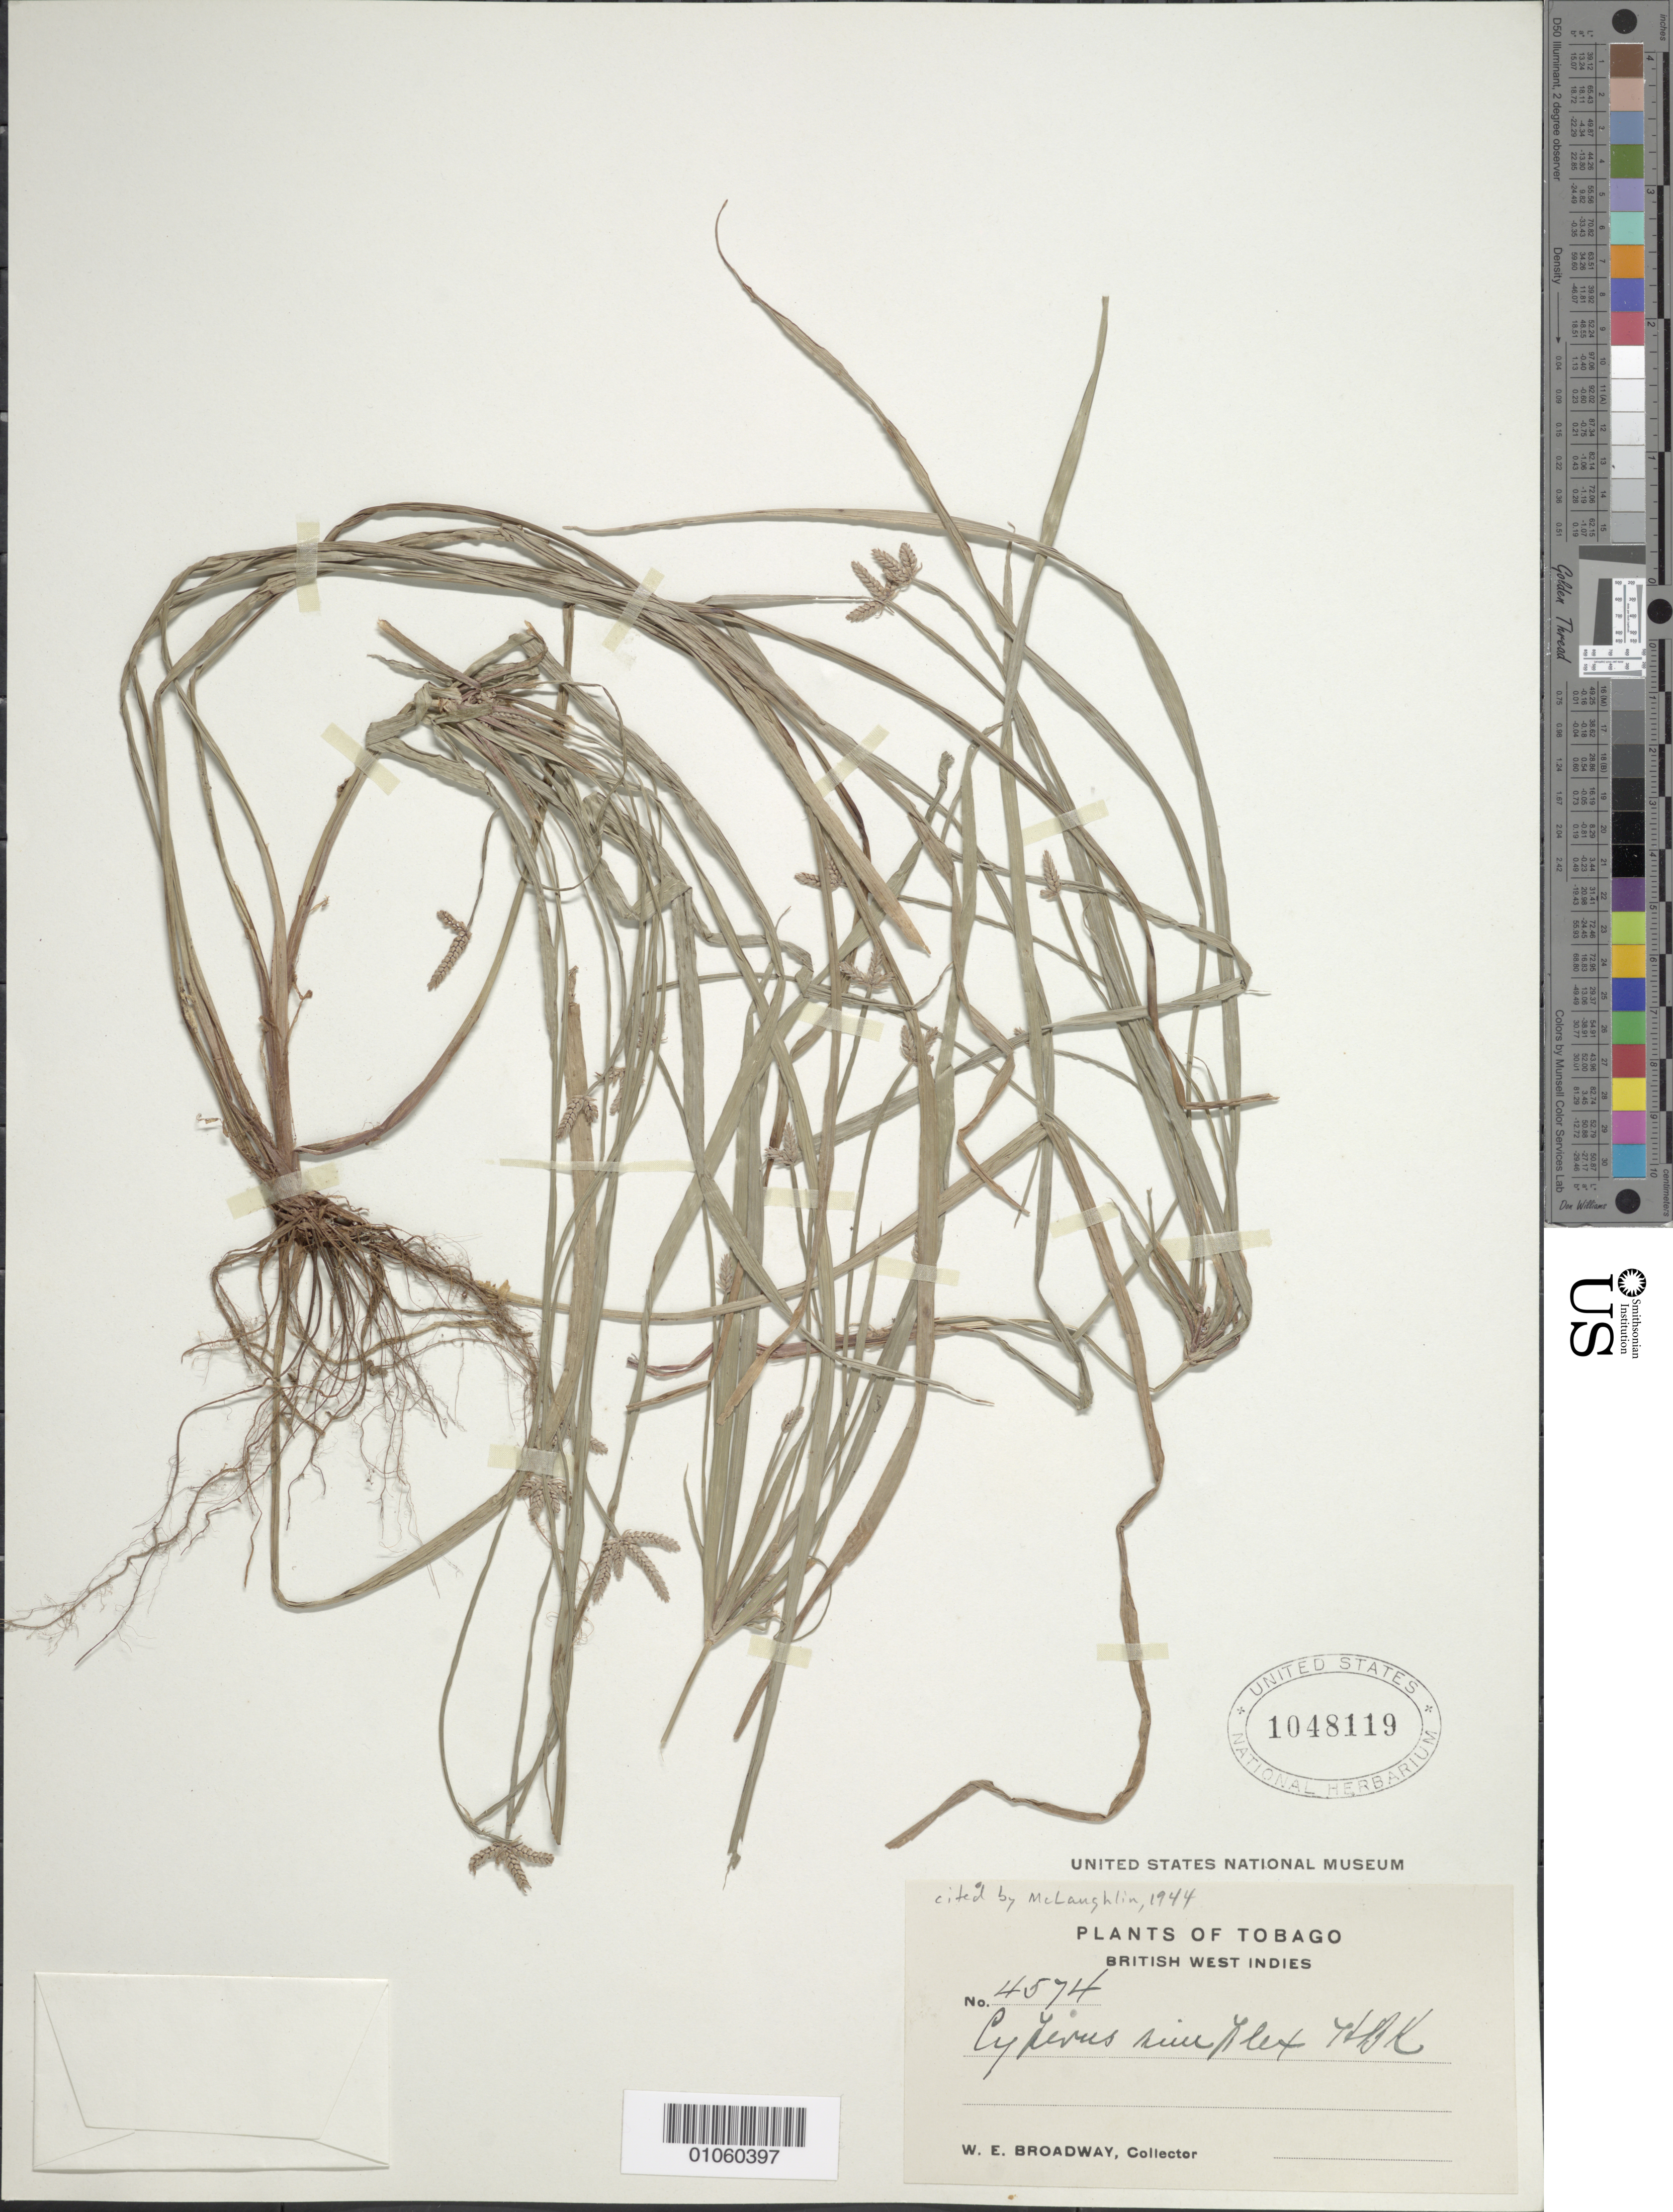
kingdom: Plantae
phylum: Tracheophyta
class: Liliopsida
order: Poales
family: Cyperaceae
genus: Cyperus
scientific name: Cyperus simplex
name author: Kunth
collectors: W. E. Broadway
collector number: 4574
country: Trinidad and Tobago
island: Tobago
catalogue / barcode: US 1048119